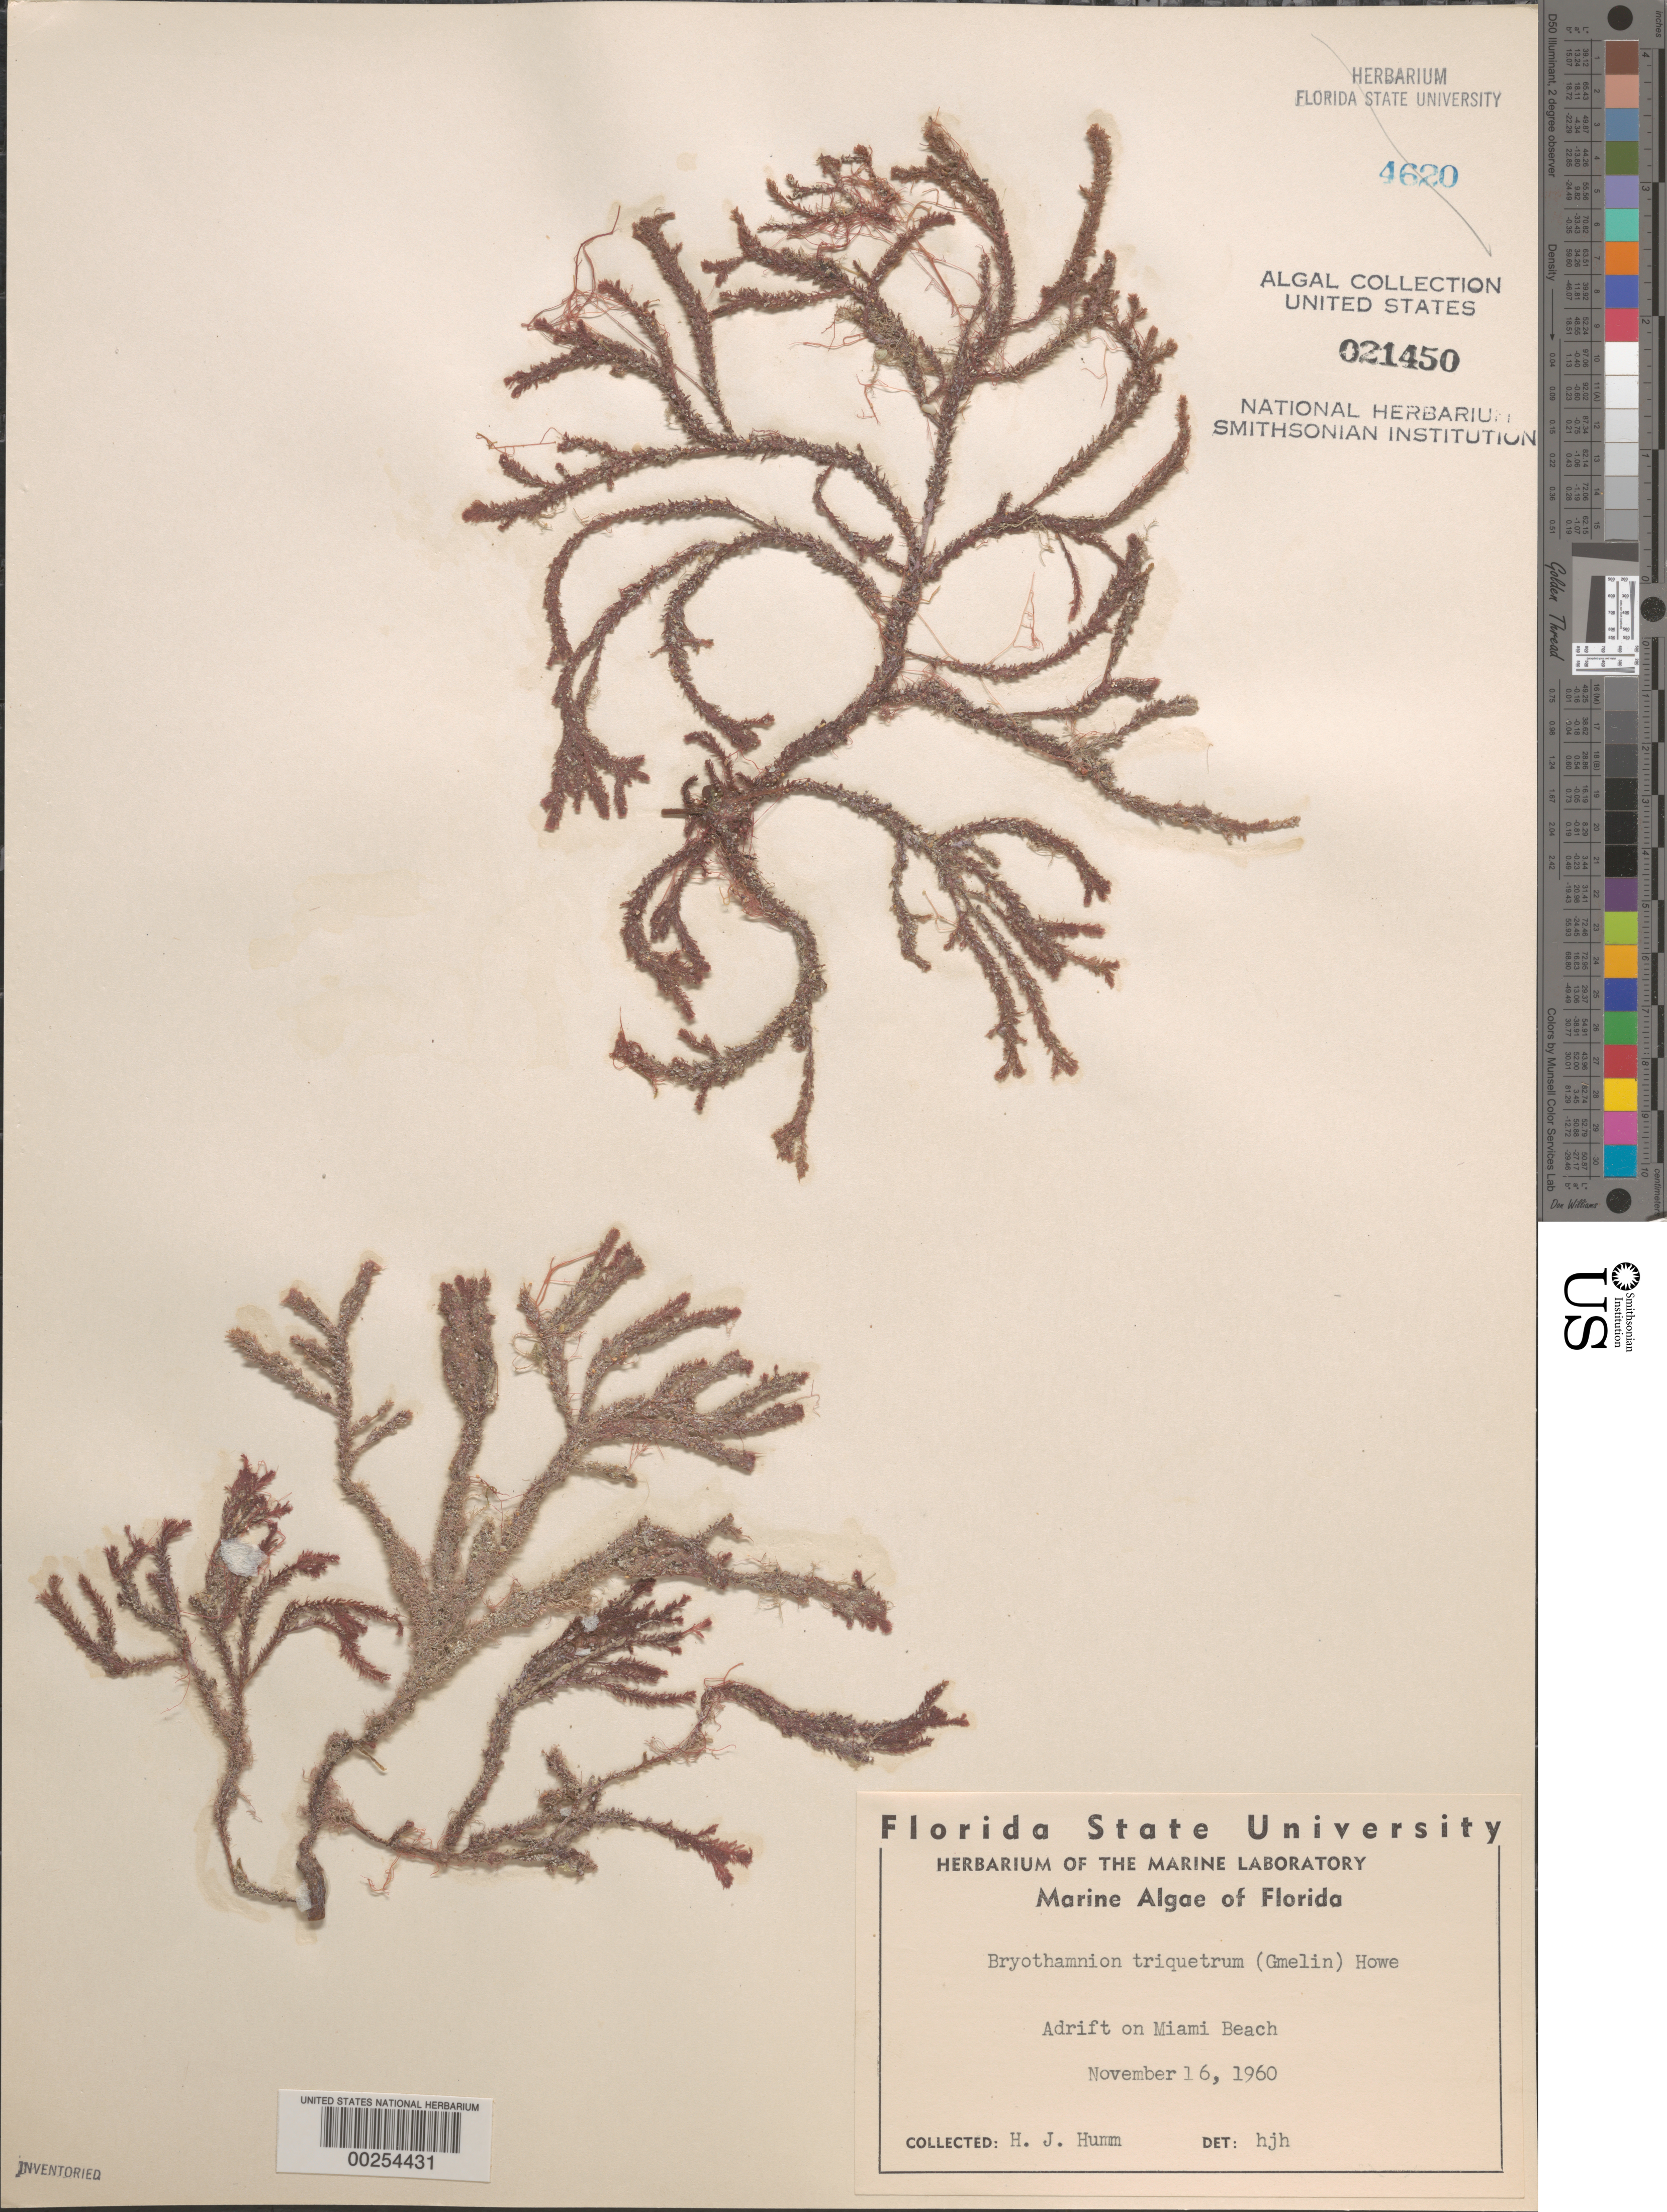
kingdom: Plantae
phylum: Rhodophyta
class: Florideophyceae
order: Ceramiales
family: Rhodomelaceae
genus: Alsidium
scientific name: Alsidium triquetrum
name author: (S.G. Gmel.) Trevis.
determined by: Algae name updating Project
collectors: H. J. Humm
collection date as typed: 16 Nov 1960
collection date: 1960-11-16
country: United States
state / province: Florida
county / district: Miami-Dade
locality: Miami Beach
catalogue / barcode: US 21450